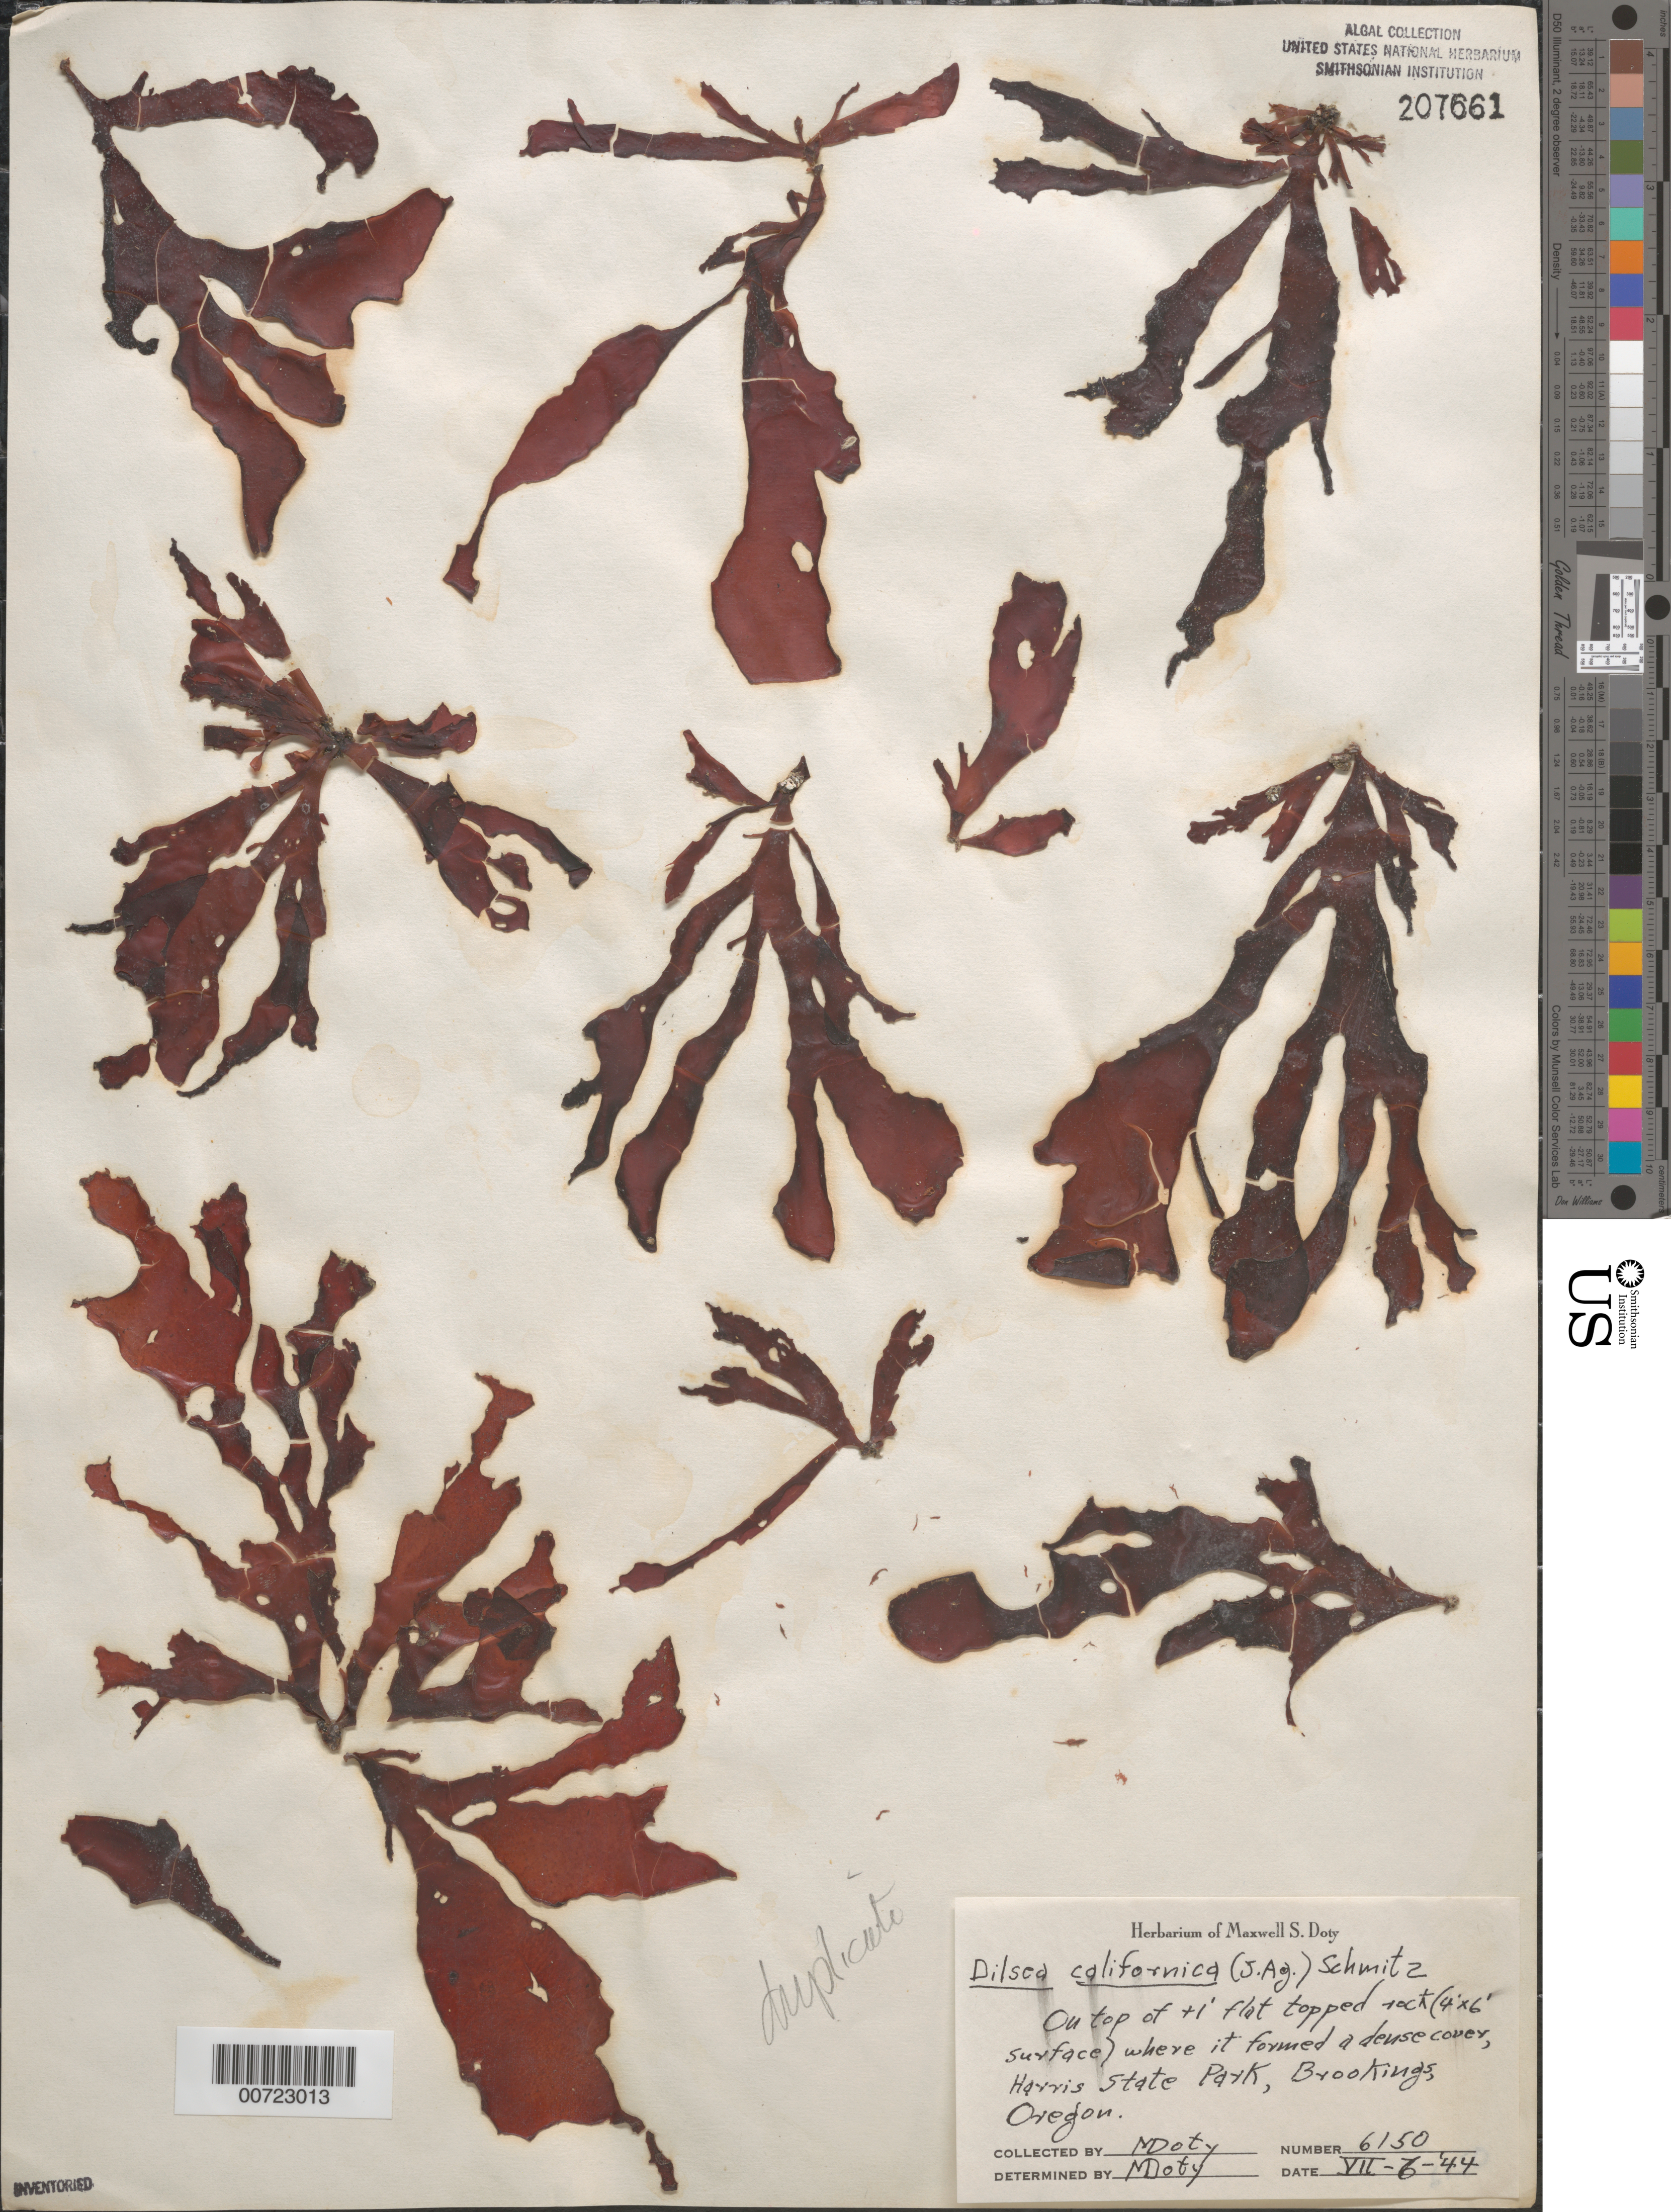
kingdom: Plantae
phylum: Rhodophyta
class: Florideophyceae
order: Gigartinales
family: Dumontiaceae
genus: Dilsea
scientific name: Dilsea californica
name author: (J. Agardh) Kuntze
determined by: Doty, M. S.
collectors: M. S. Doty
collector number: MSD 6150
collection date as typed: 06 Jul 1944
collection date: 1944-07-06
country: United States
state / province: Oregon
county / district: Curry County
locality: Harris State Park, Brookings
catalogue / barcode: US 207661